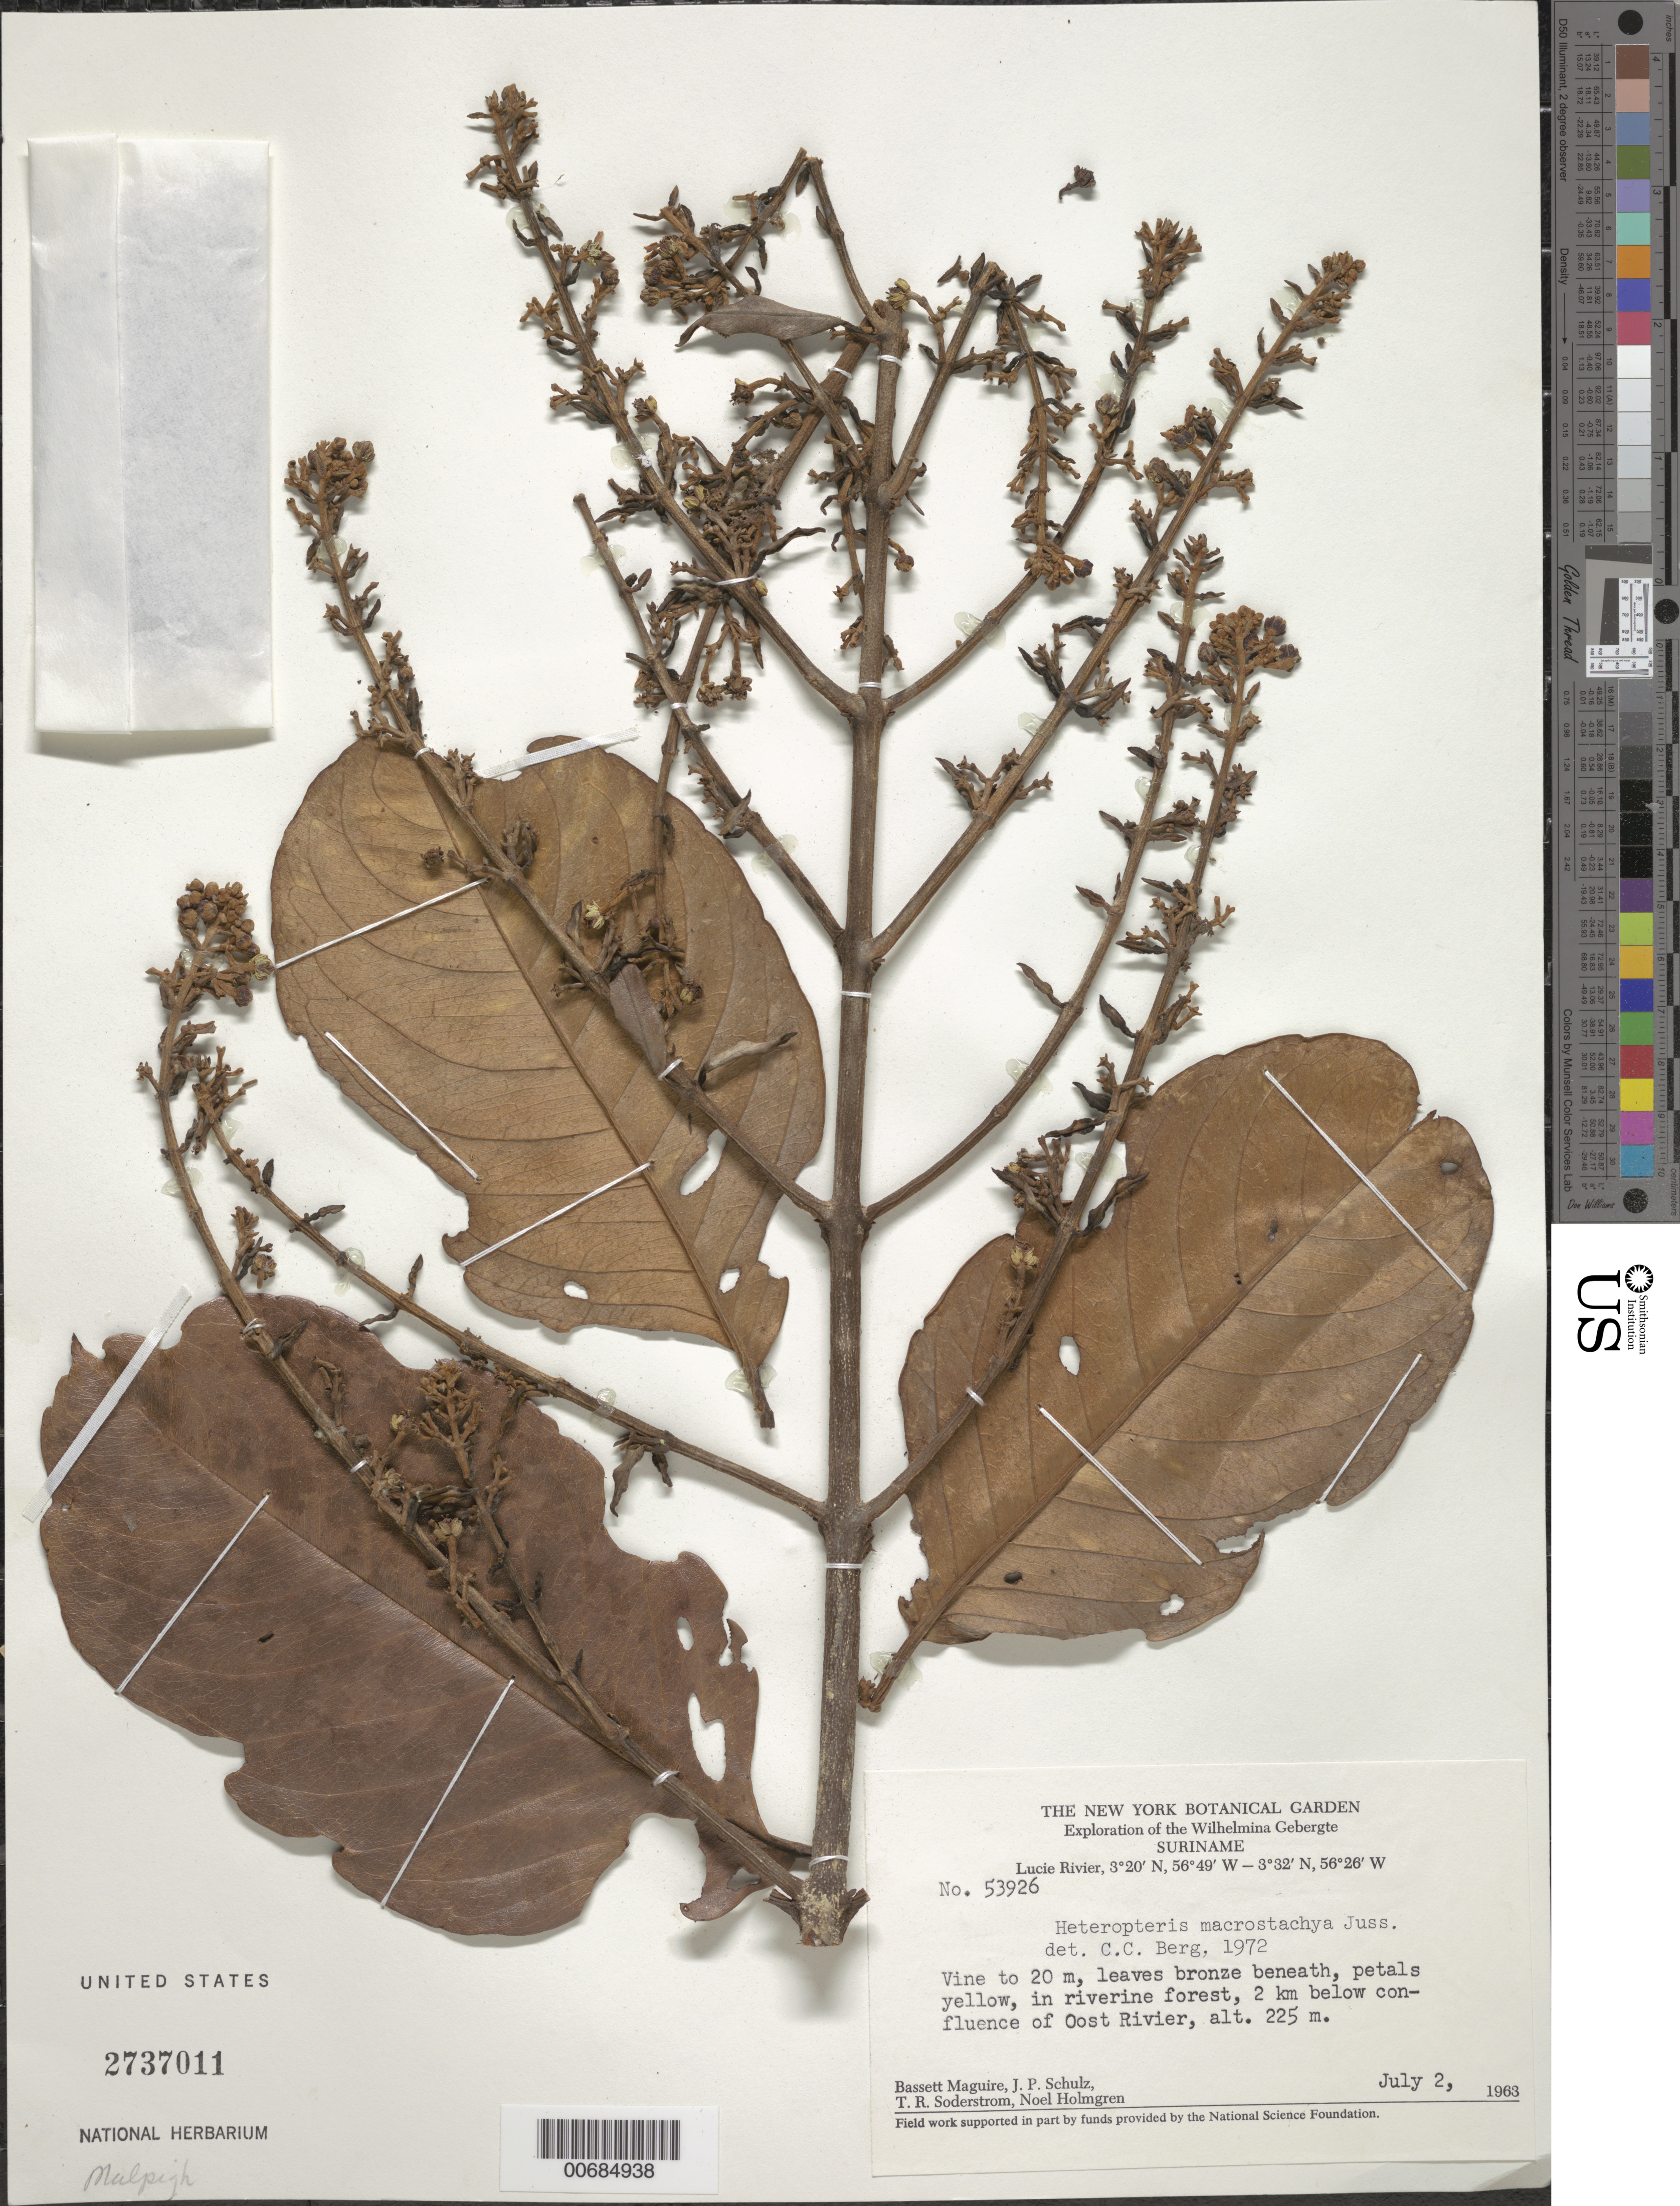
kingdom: Plantae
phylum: Tracheophyta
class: Magnoliopsida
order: Malpighiales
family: Malpighiaceae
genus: Heteropterys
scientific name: Heteropterys macrostachya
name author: A. Juss.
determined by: Berg, C. C.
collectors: B. Maguire, J. P. Schulz, T. R. Soderstrom & N. H. Holmgren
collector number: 53926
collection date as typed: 2-Jul-63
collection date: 1963-07-02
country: Suriname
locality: Lucie R., 2 km below confluence with Oost R., Wilhelmina Gebergte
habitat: Riverine forest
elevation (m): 225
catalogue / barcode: US 2737011